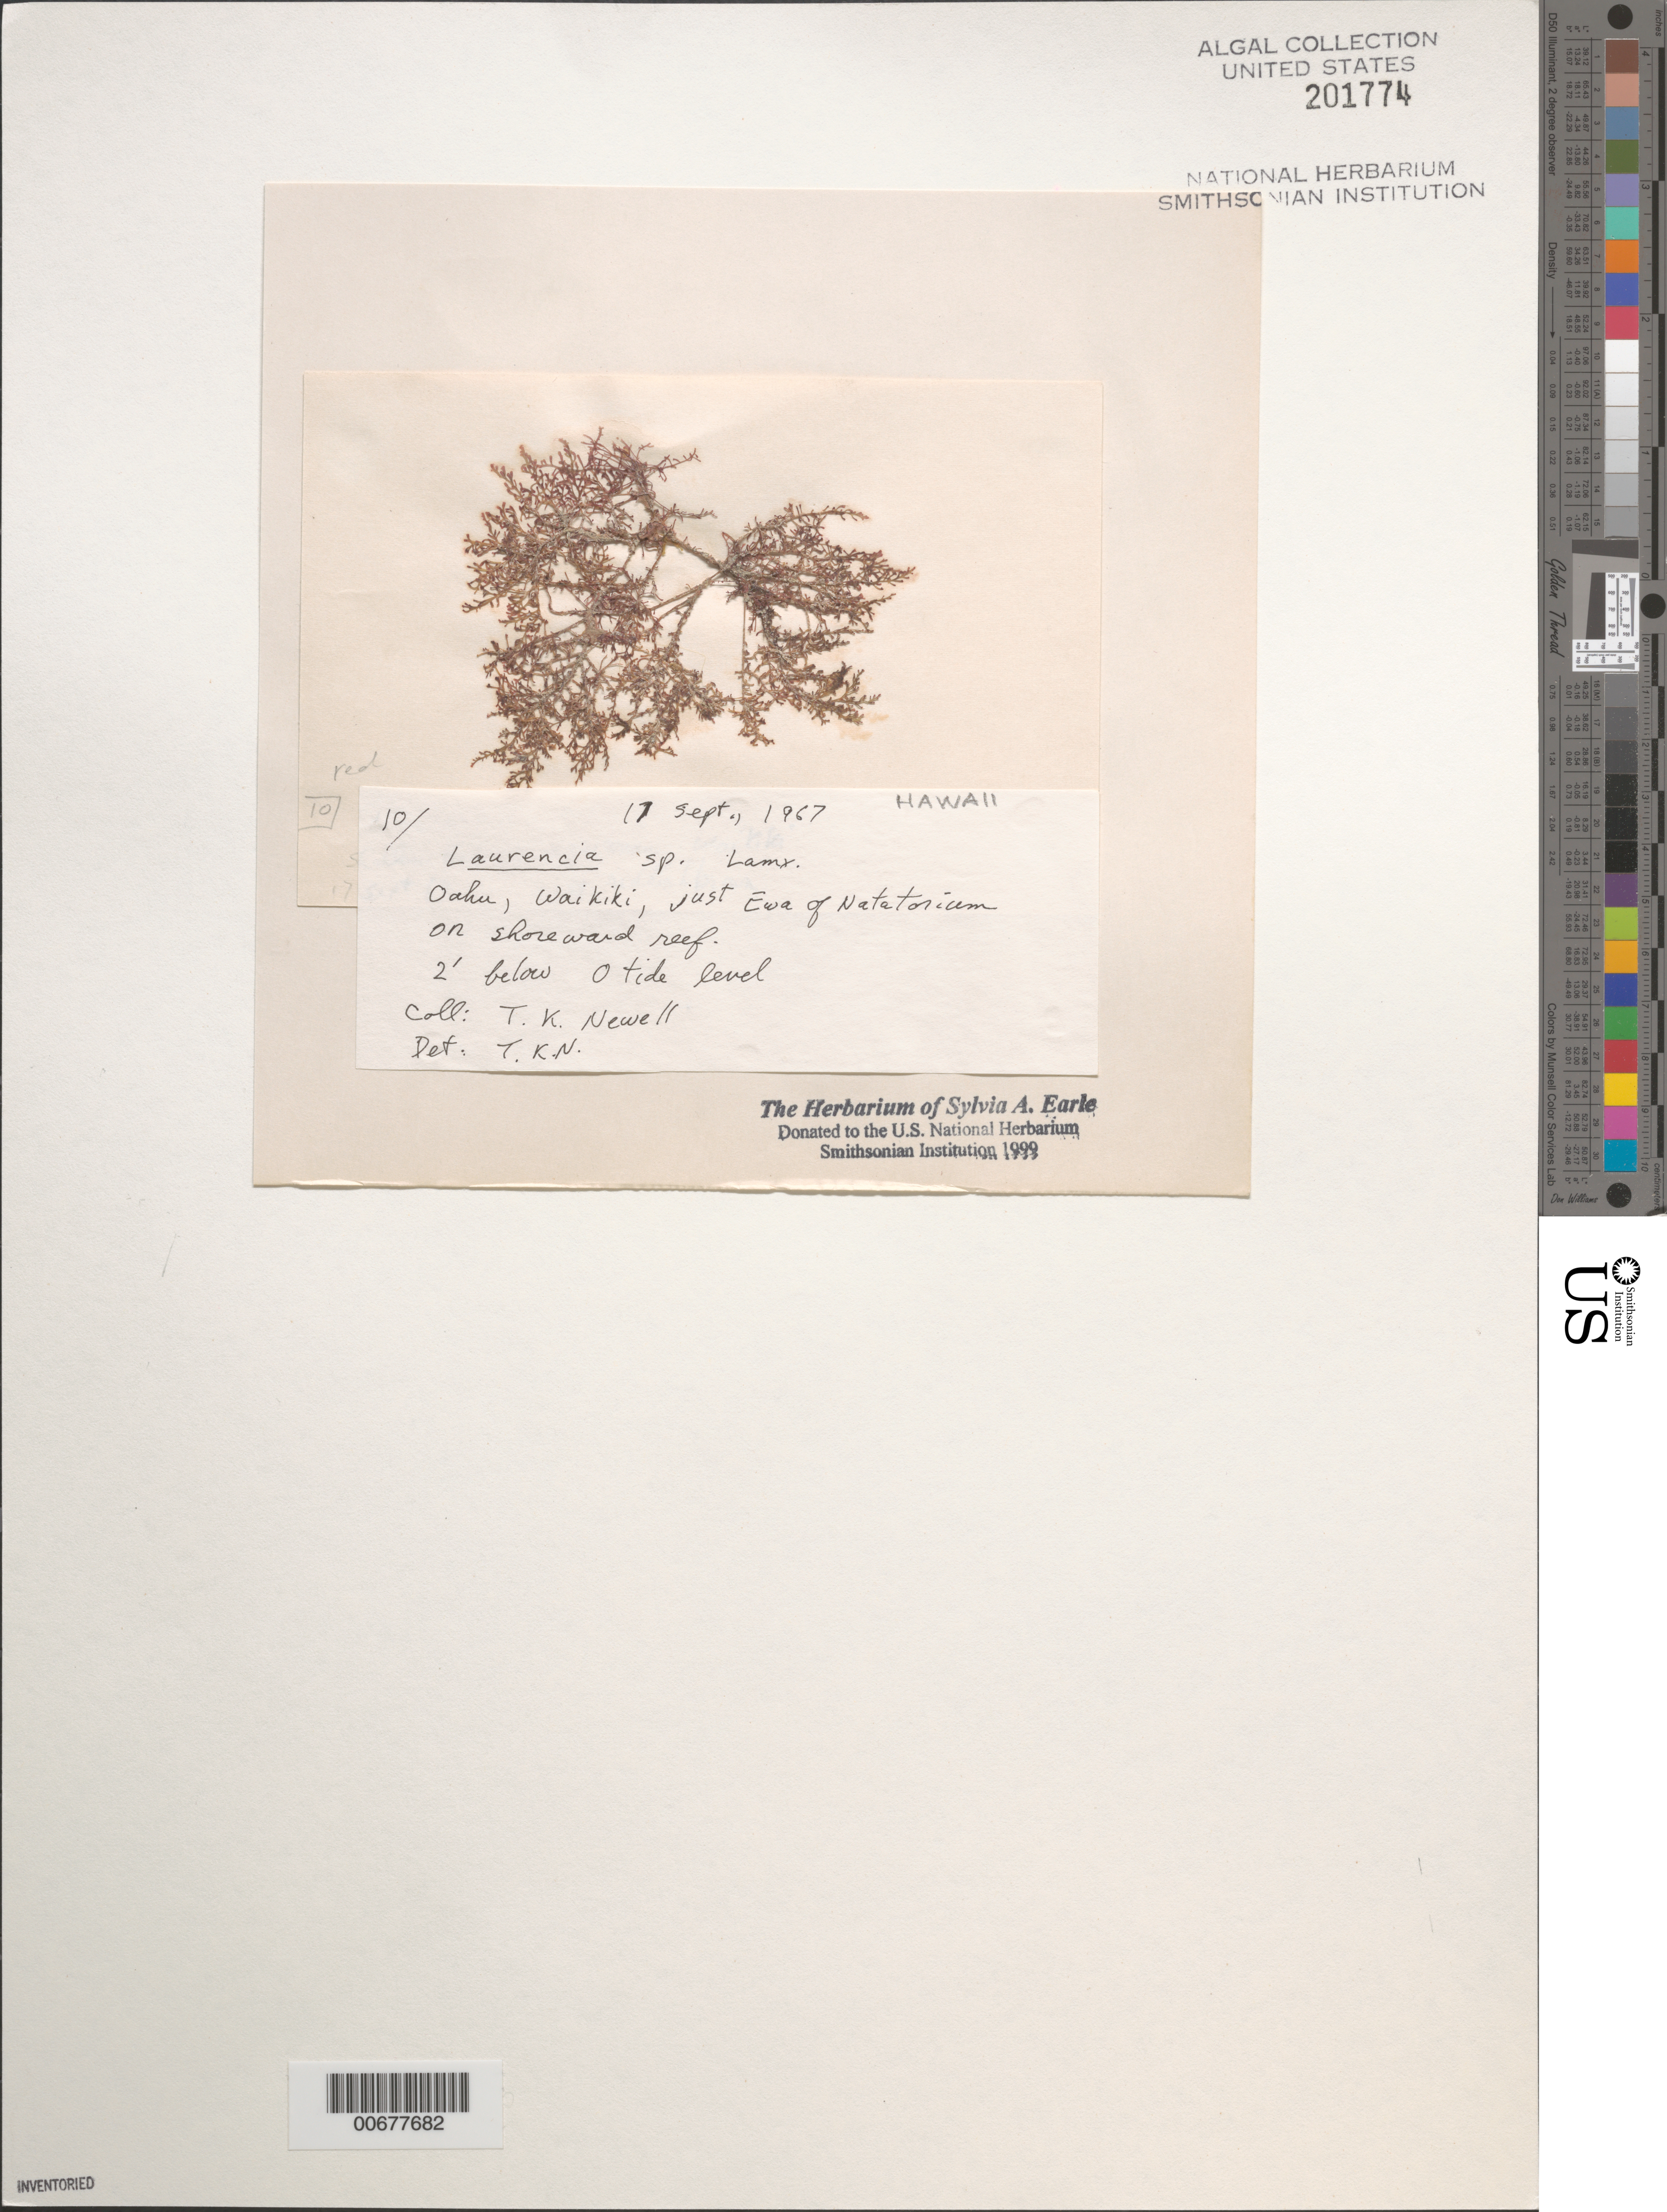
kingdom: Plantae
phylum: Rhodophyta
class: Florideophyceae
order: Ceramiales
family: Rhodomelaceae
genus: Laurencia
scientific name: Laurencia sp.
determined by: Newell, Thomas K.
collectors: T. K. Newell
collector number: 10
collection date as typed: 17 Sep 1967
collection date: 1967-09-17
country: United States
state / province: Hawaii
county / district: Honolulu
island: Oahu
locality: Just east or Ewa of Waikiki Natatorium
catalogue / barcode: US 201774